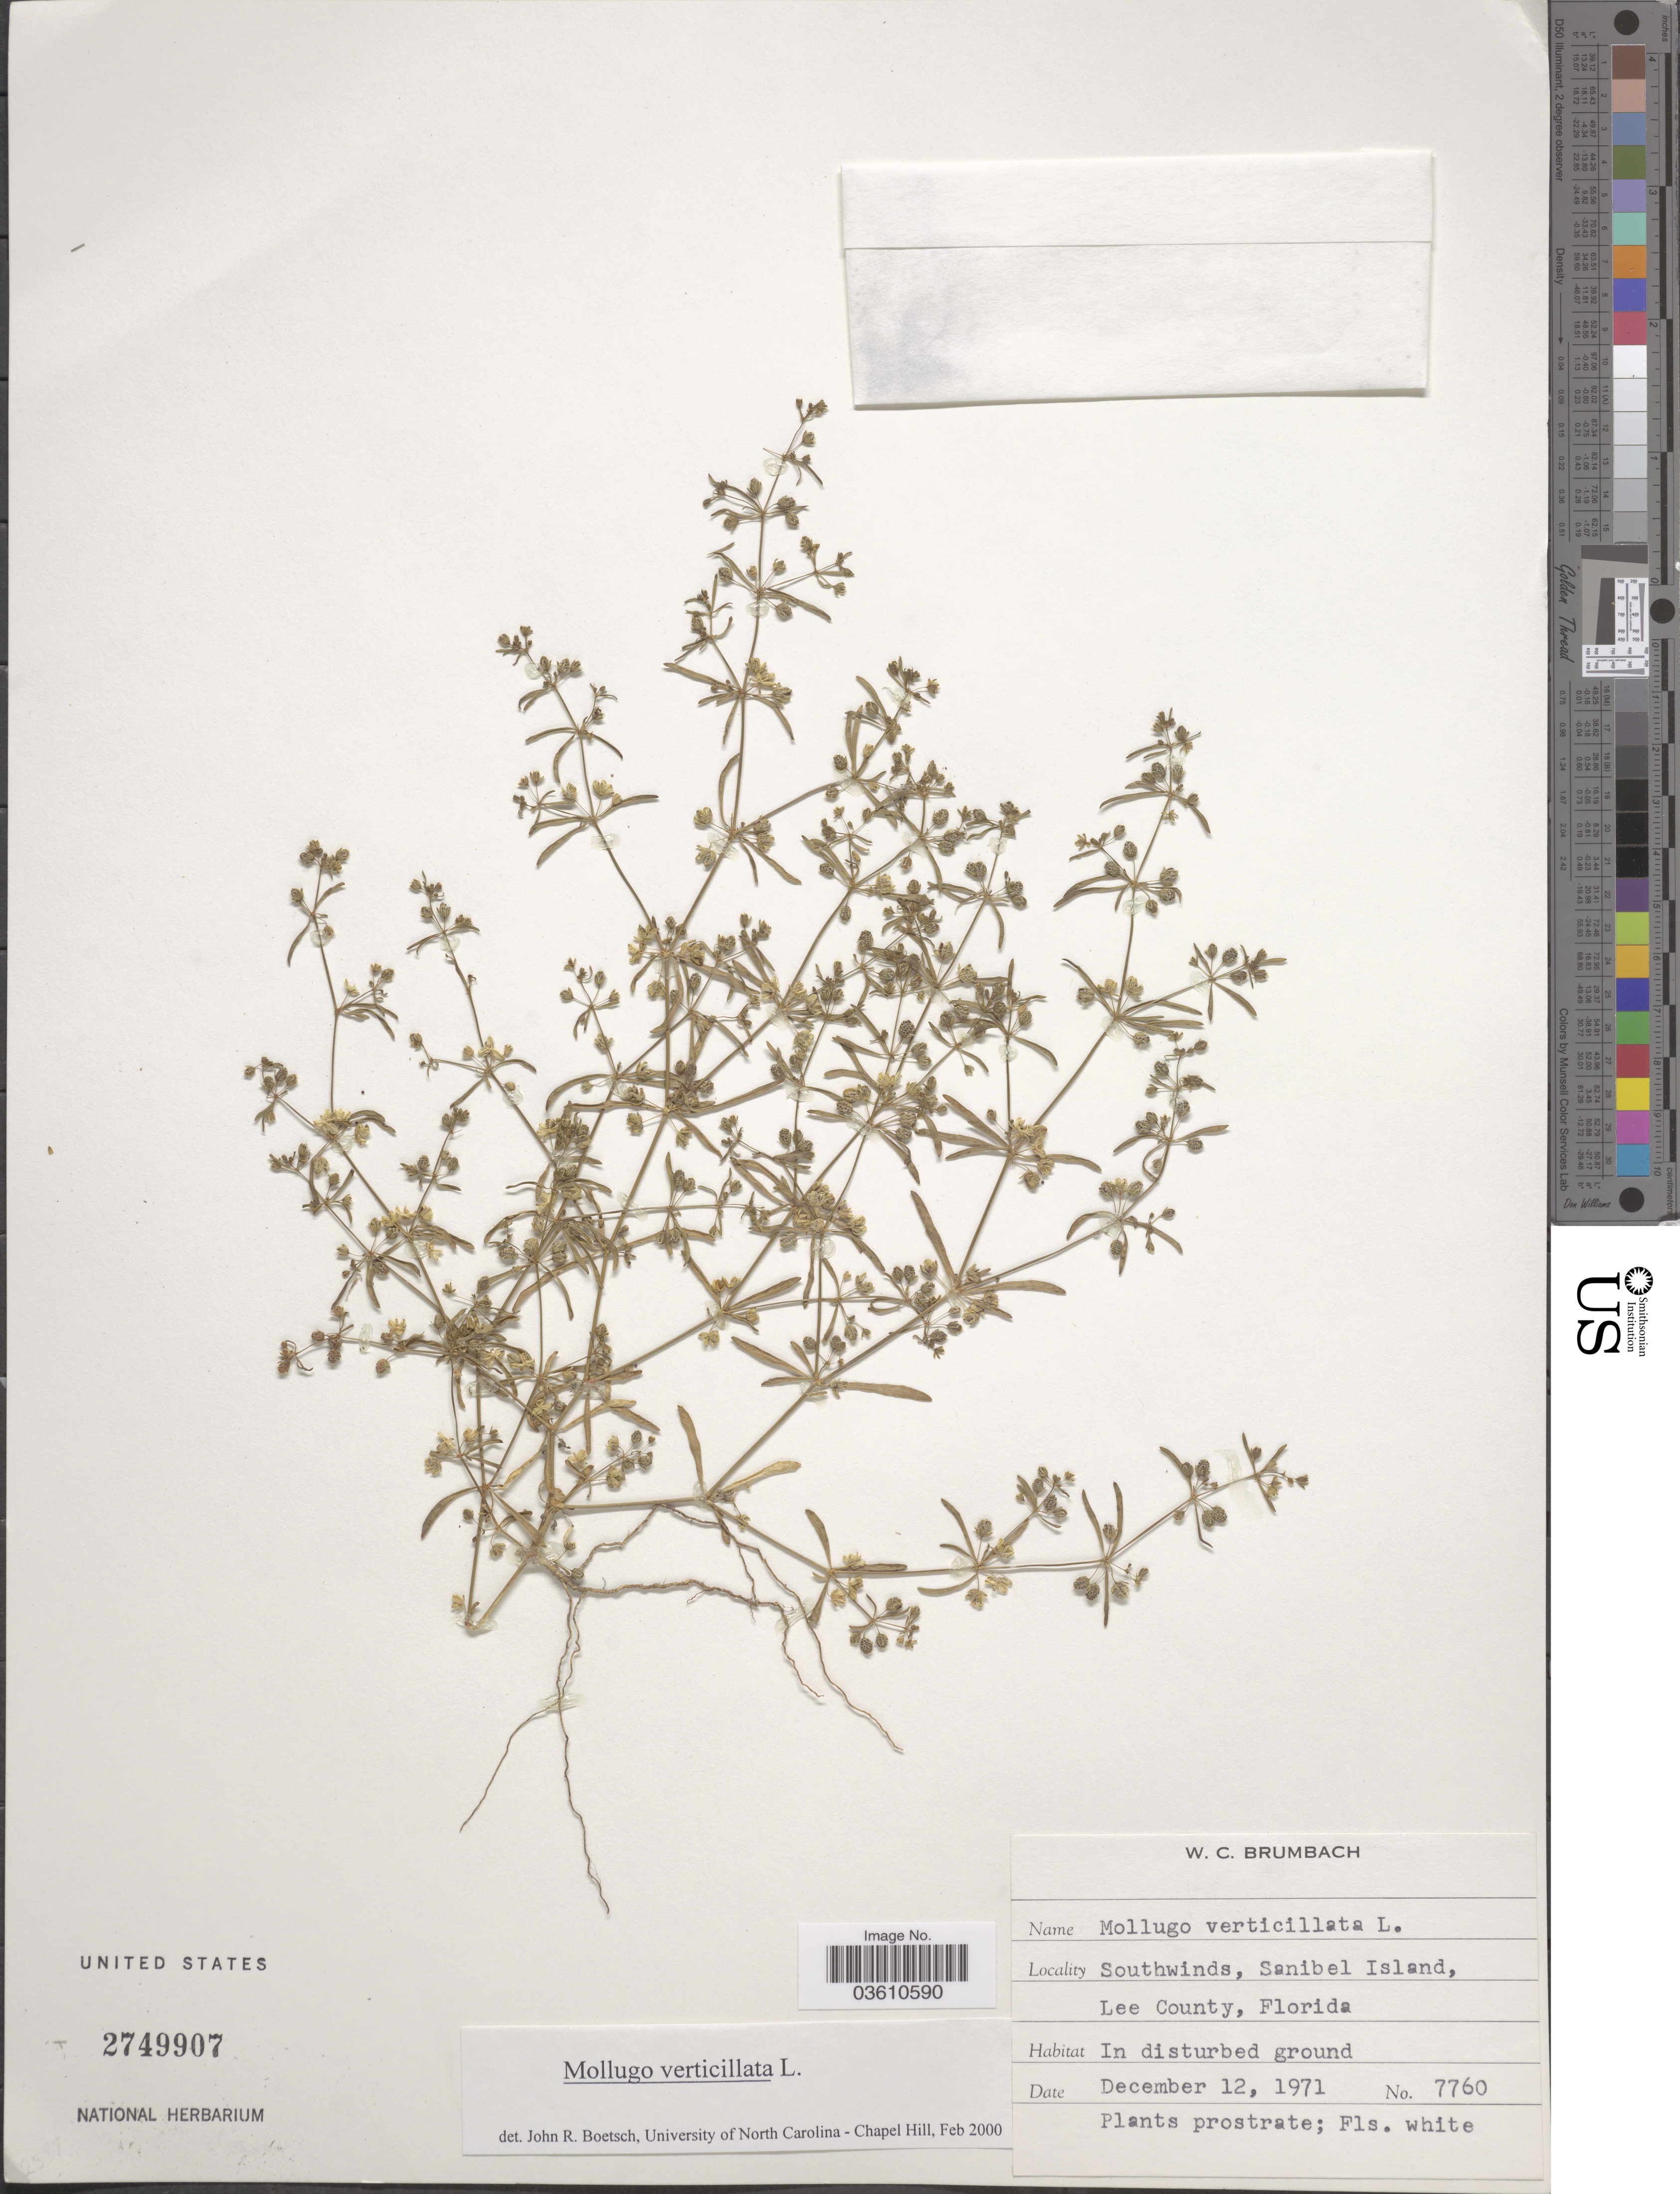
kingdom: Plantae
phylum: Tracheophyta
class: Magnoliopsida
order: Caryophyllales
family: Molluginaceae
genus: Mollugo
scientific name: Mollugo verticillata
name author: L.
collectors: W. C. Brumbach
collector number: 7760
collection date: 1971-12-12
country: United States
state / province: Florida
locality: Southwinds, Sanibel Island, Lee County.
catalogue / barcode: US 2749907